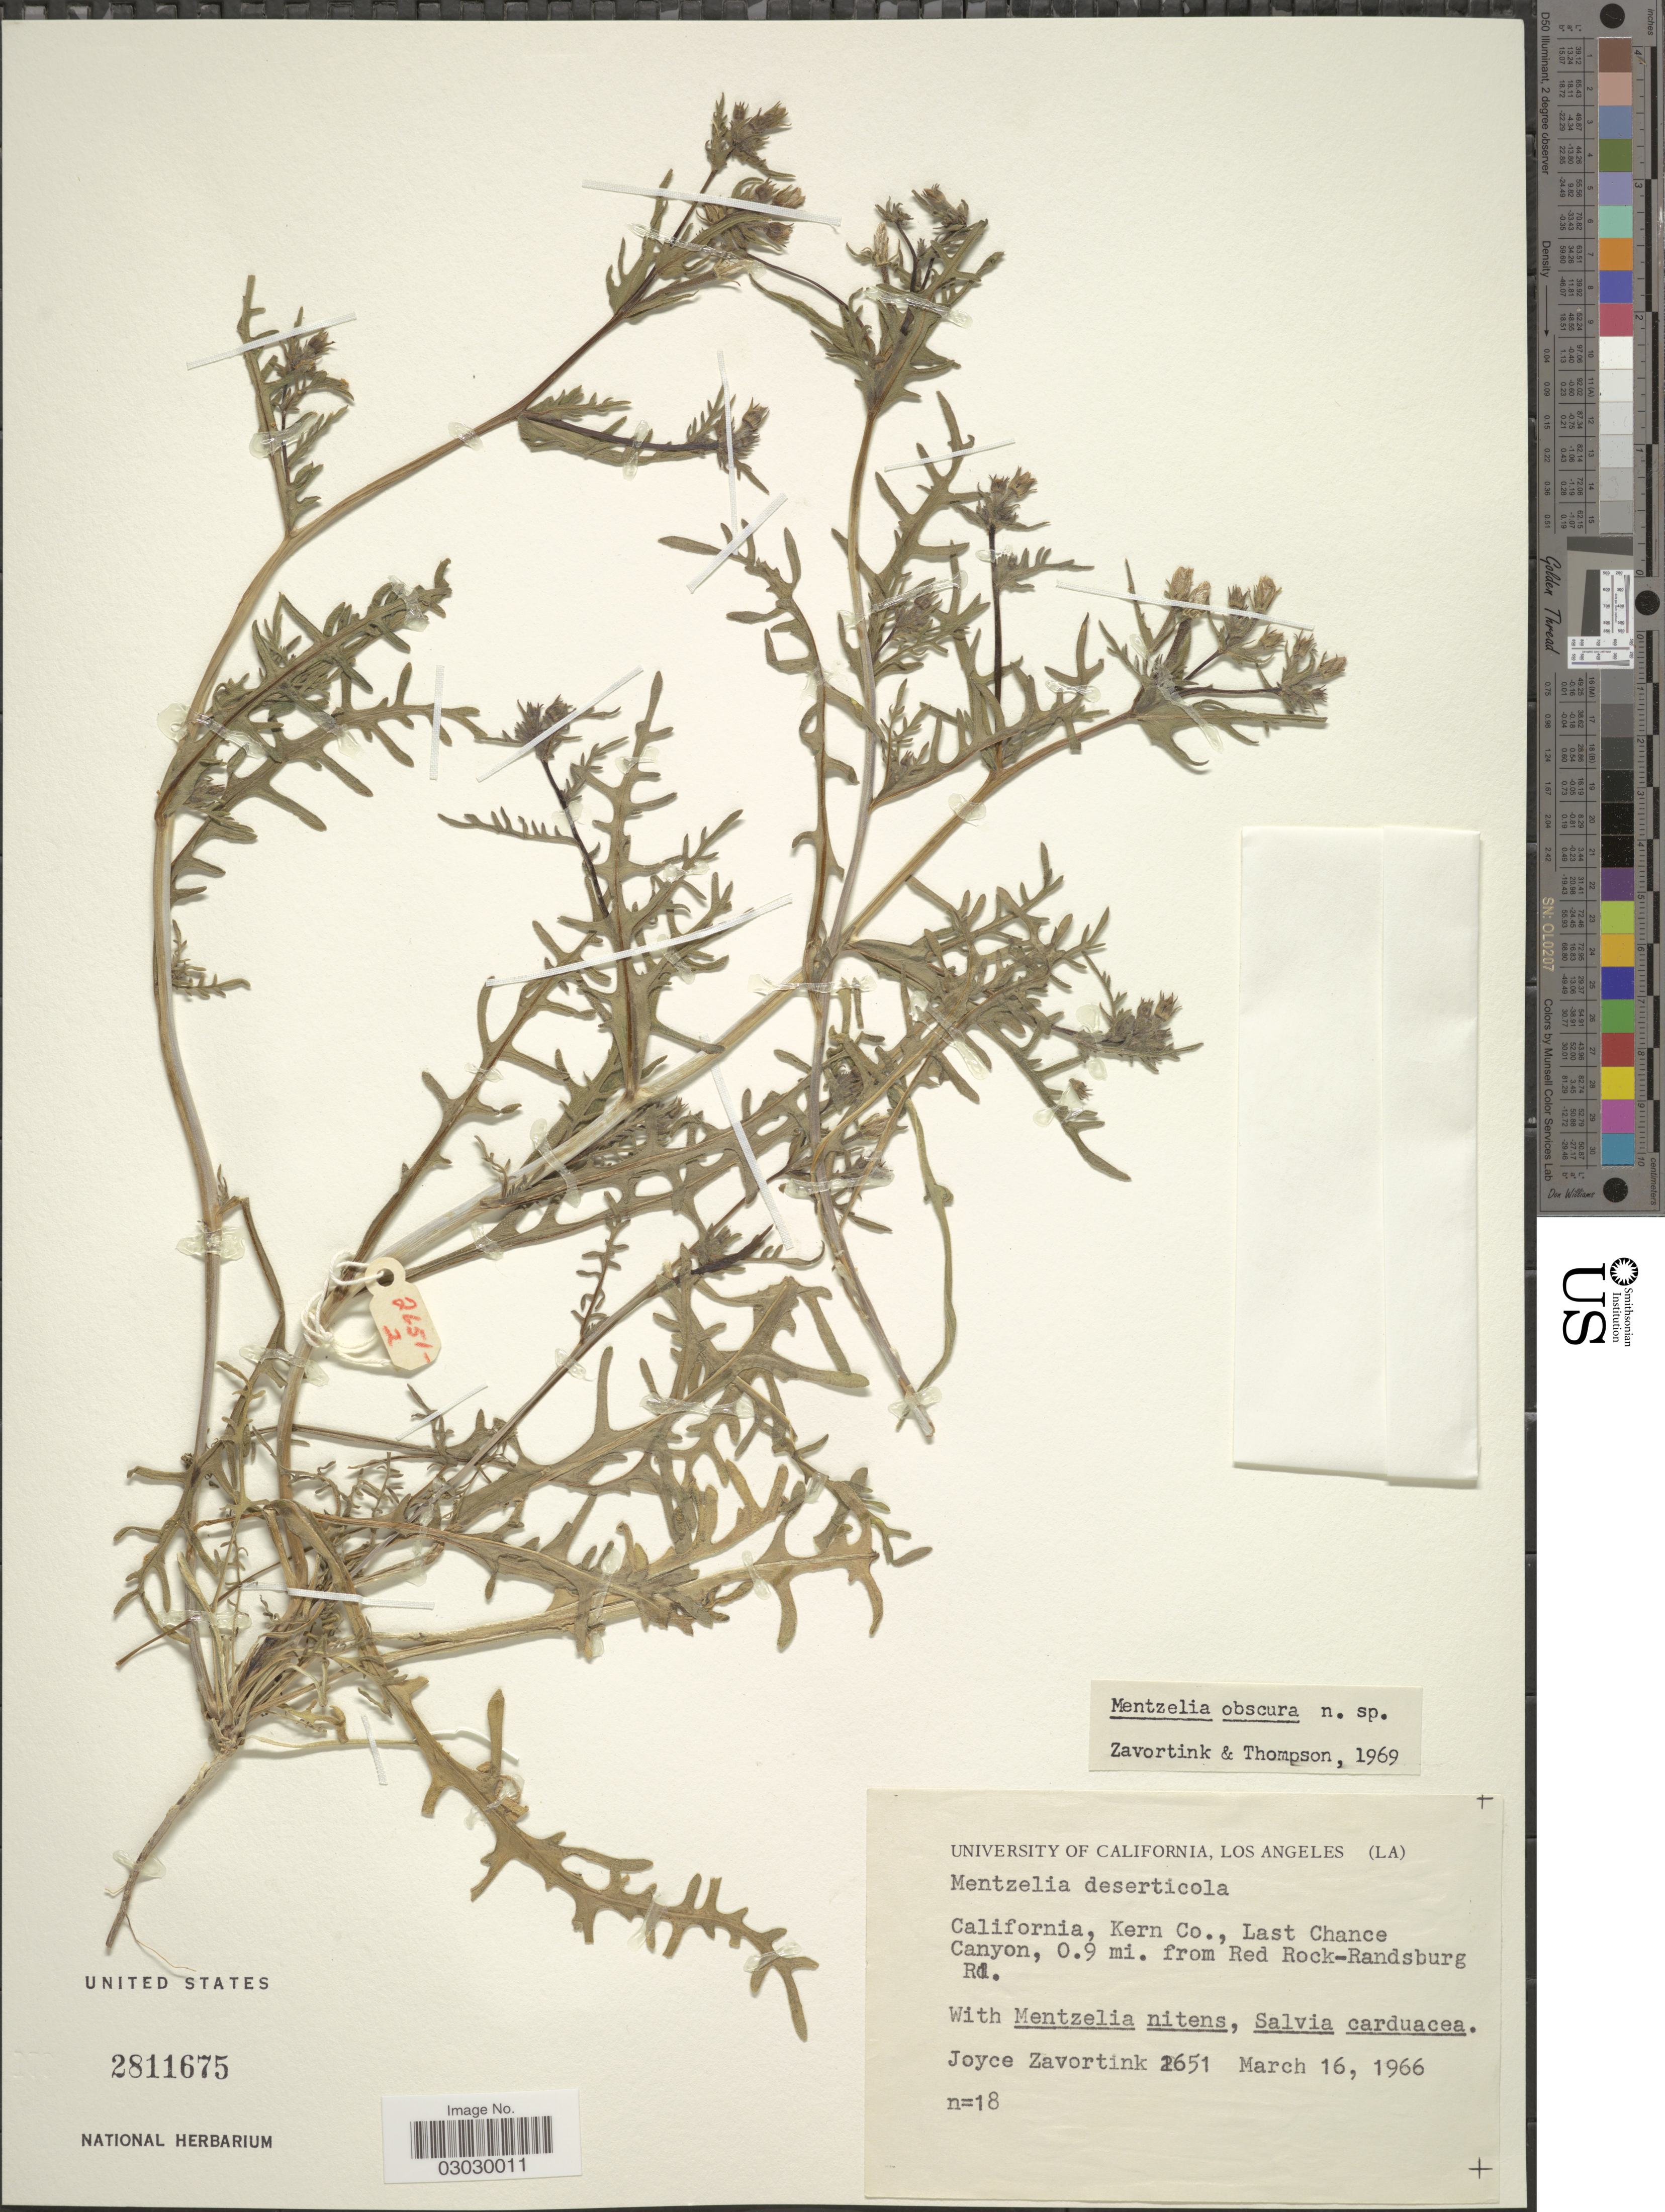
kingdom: Plantae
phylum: Tracheophyta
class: Magnoliopsida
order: Cornales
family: Loasaceae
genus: Mentzelia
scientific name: Mentzelia obscura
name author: H.J. Thomps. & J.E. Roberts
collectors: J. Zavortink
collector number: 2651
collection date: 1966-03-16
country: United States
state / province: California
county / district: Kern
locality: Kern Co., Last Chance Canyon, 0.9 mi. from Red Rock-Randsburg Rd.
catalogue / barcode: US 2811675